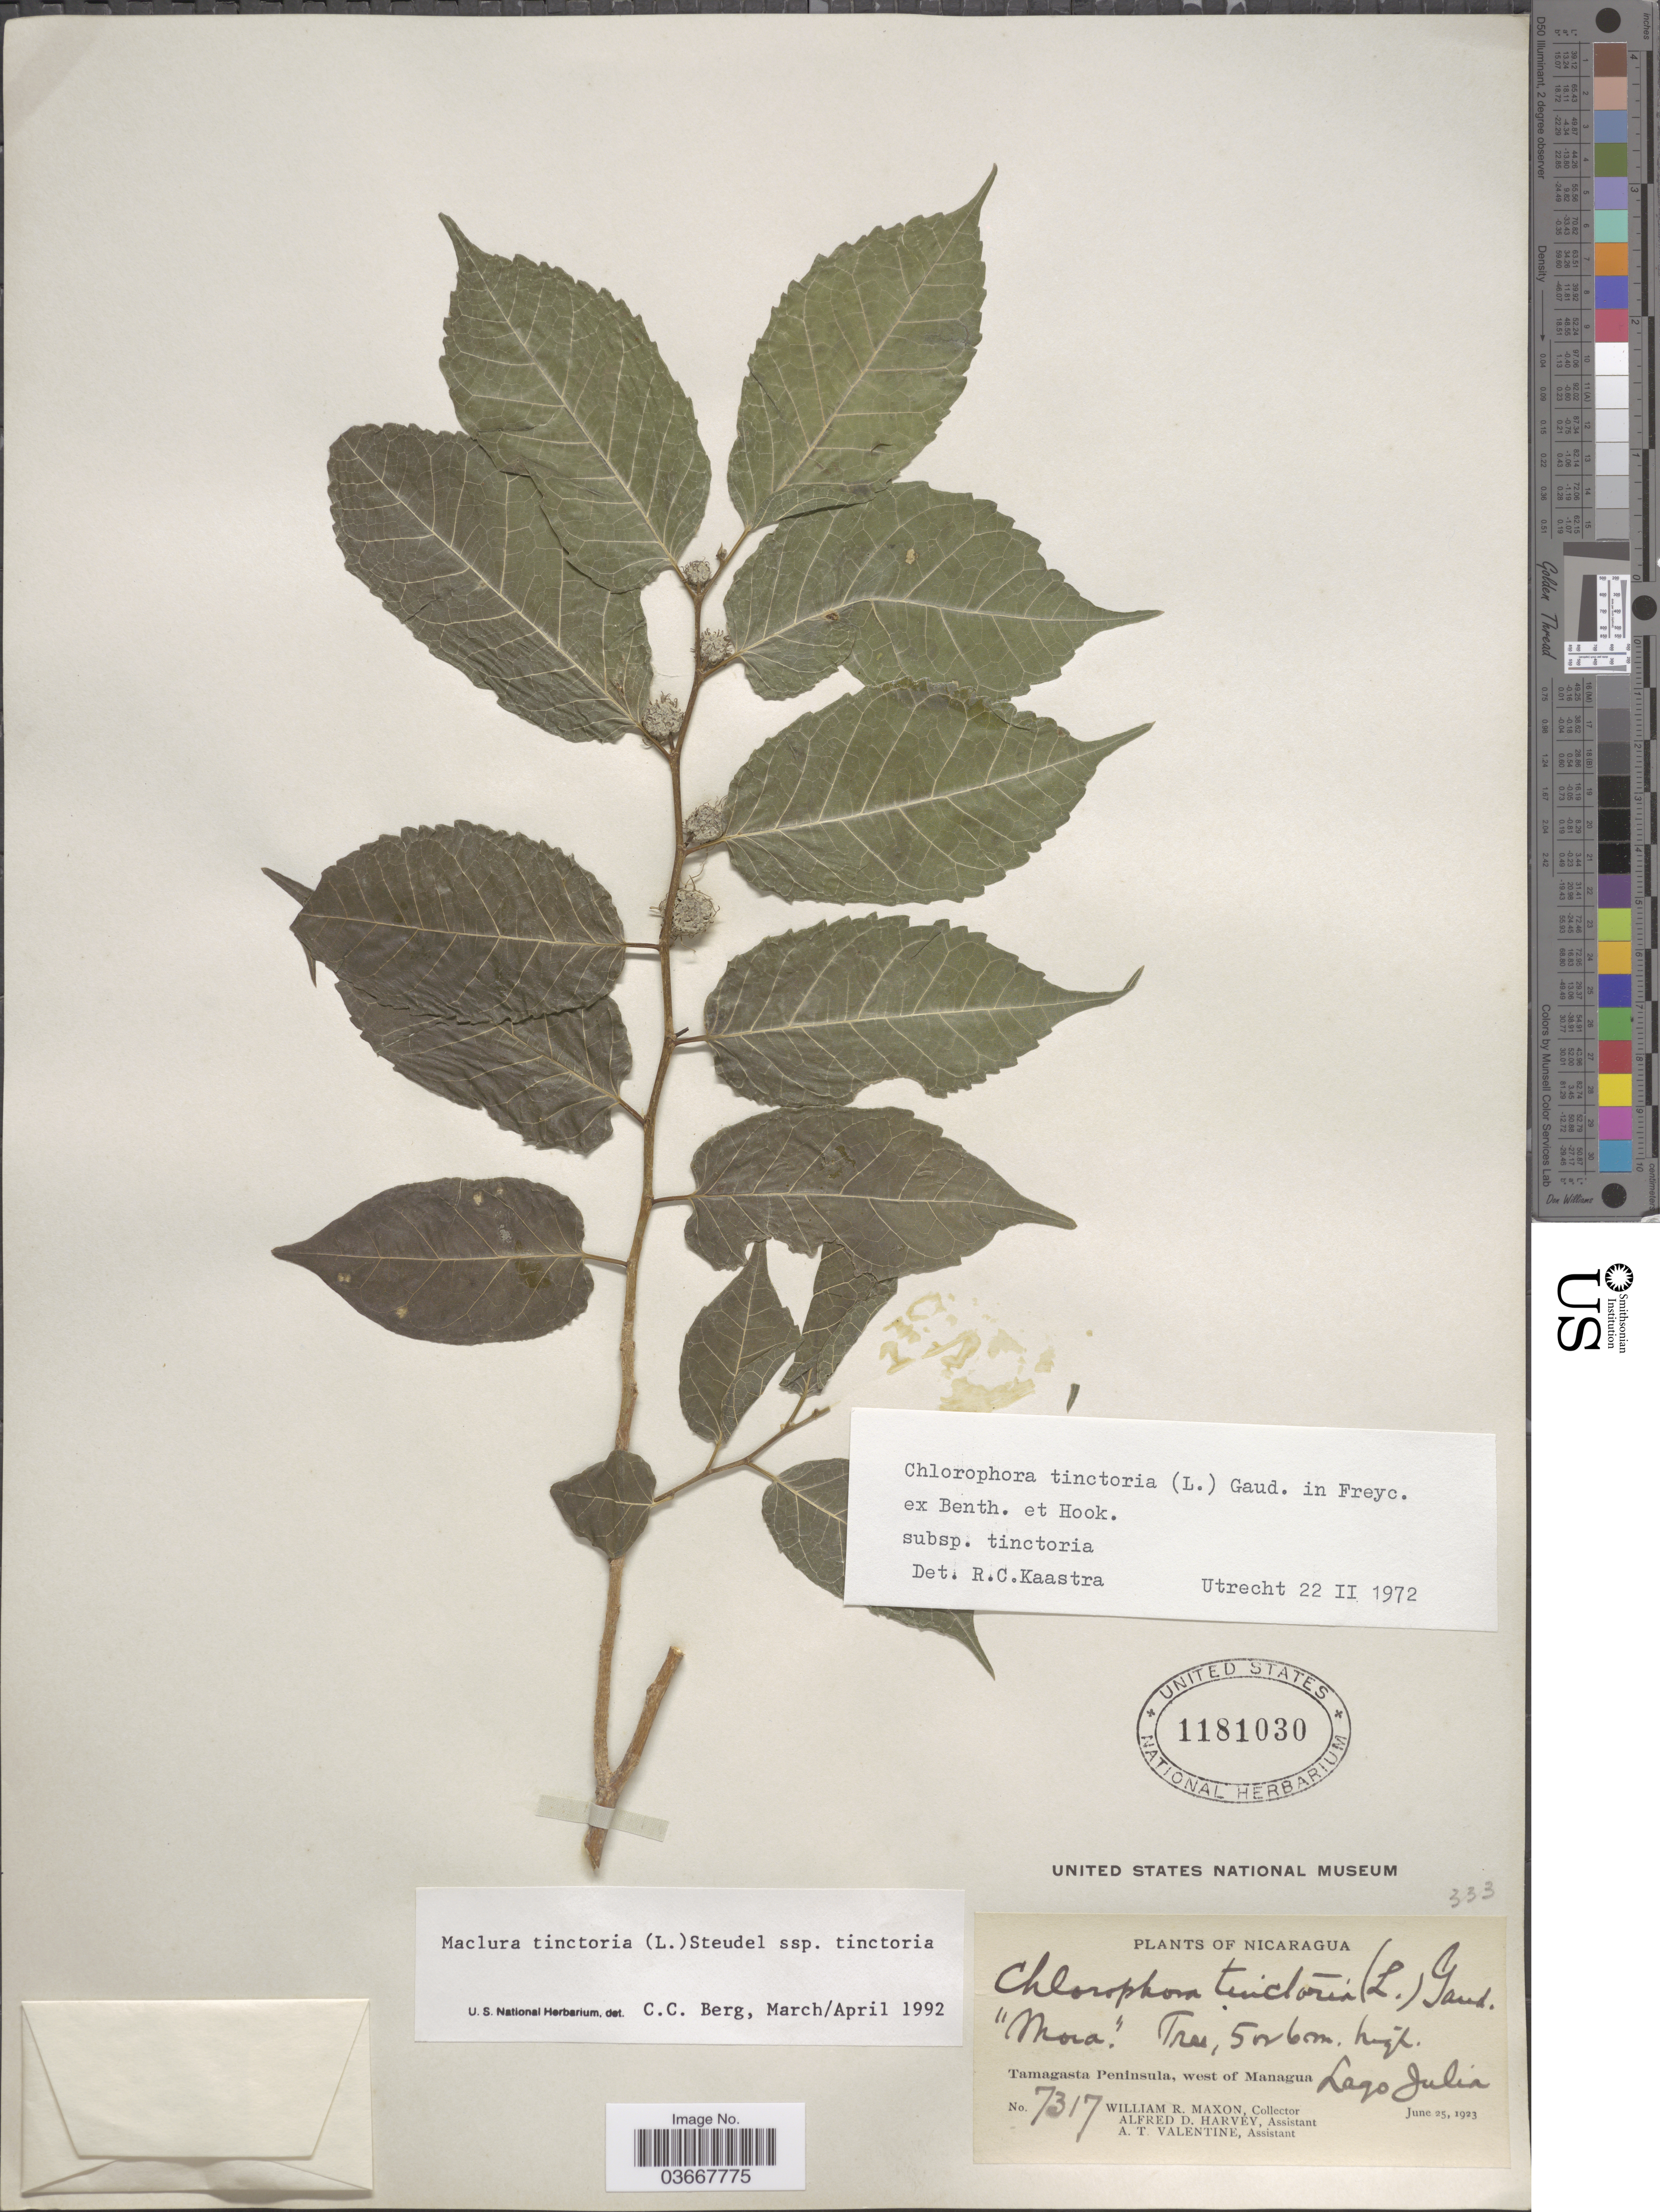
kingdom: Plantae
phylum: Tracheophyta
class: Magnoliopsida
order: Rosales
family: Moraceae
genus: Maclura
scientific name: Maclura tinctoria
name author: (L.) D. Don ex Steud.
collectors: W. R. Maxon, A. D. Harvey & A. Valentine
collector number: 7317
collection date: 1923-06-25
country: Nicaragua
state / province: Managua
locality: Tamagasta Peninsula, west of Managua. Lago Julia.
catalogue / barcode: US 1181030